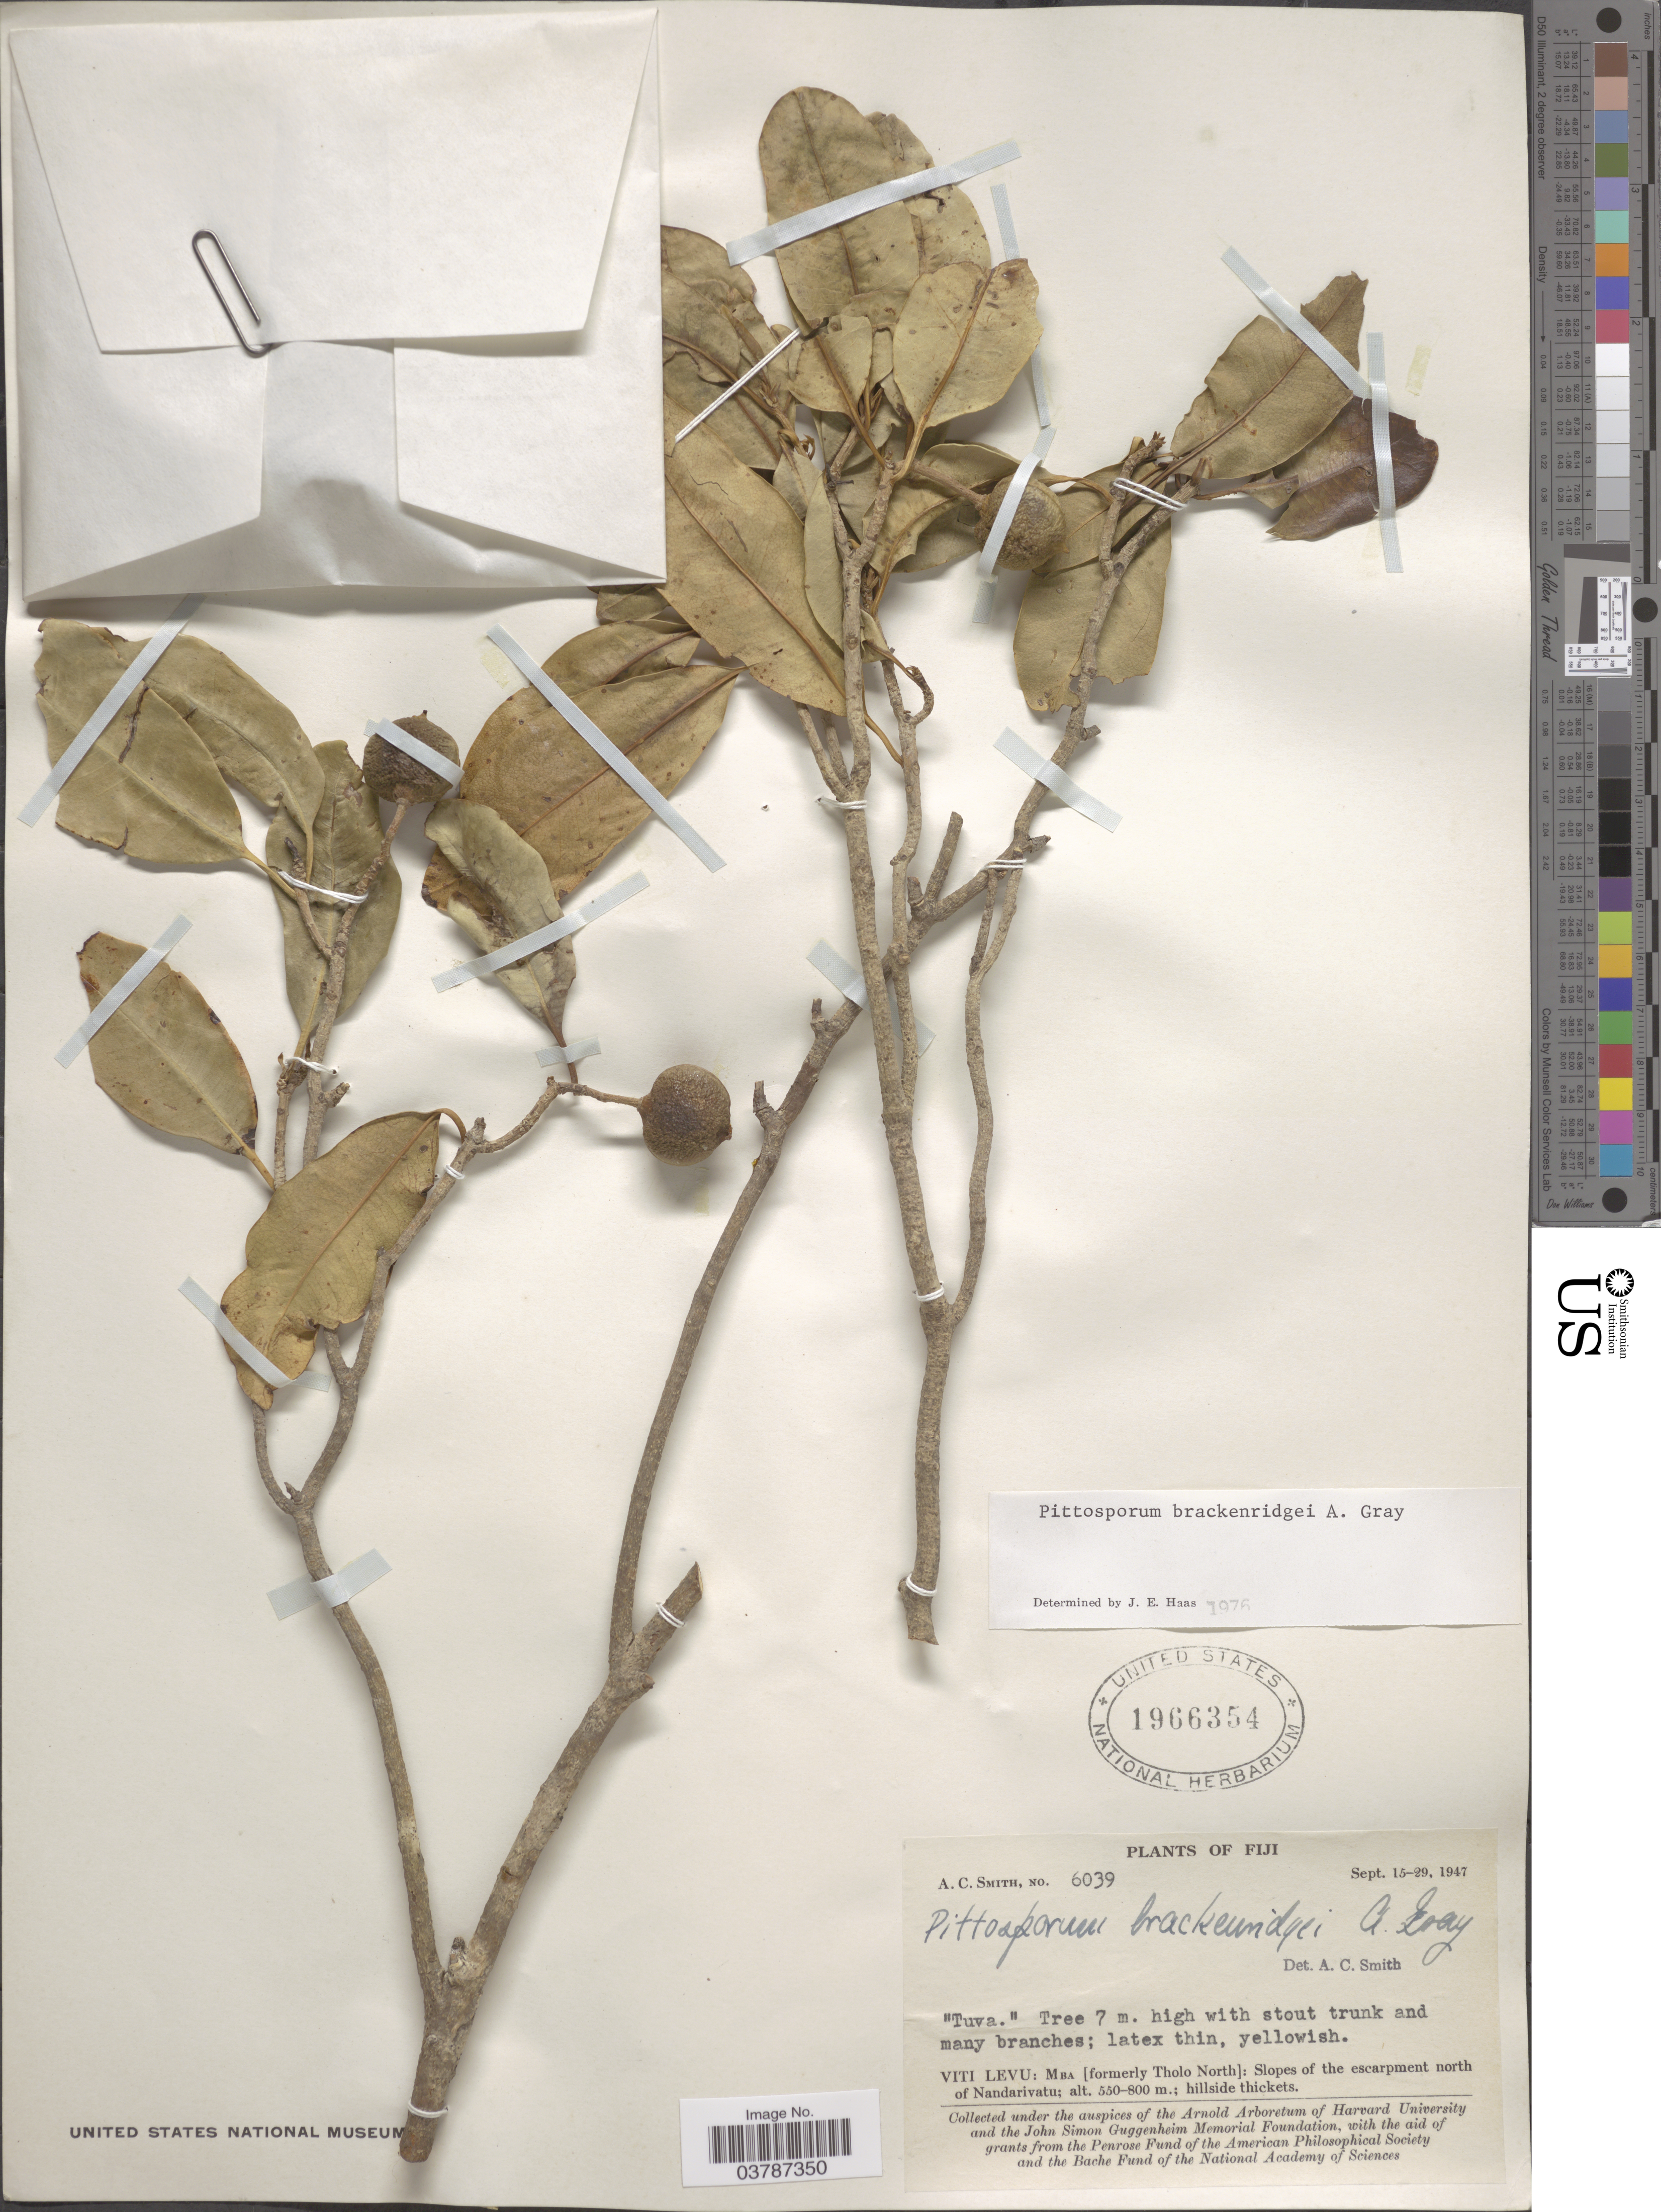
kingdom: Plantae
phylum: Tracheophyta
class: Magnoliopsida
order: Apiales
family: Pittosporaceae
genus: Pittosporum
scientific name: Pittosporum brackenridgei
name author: A. Gray in Wilkes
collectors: A. C. Smith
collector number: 6039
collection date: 1947-09-15/1947-09-29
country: Fiji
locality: Viti Levu: Mba [formerly Tholo North]: Slopes of the escarpment north of Nandarivatu.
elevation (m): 550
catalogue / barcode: US 1966354